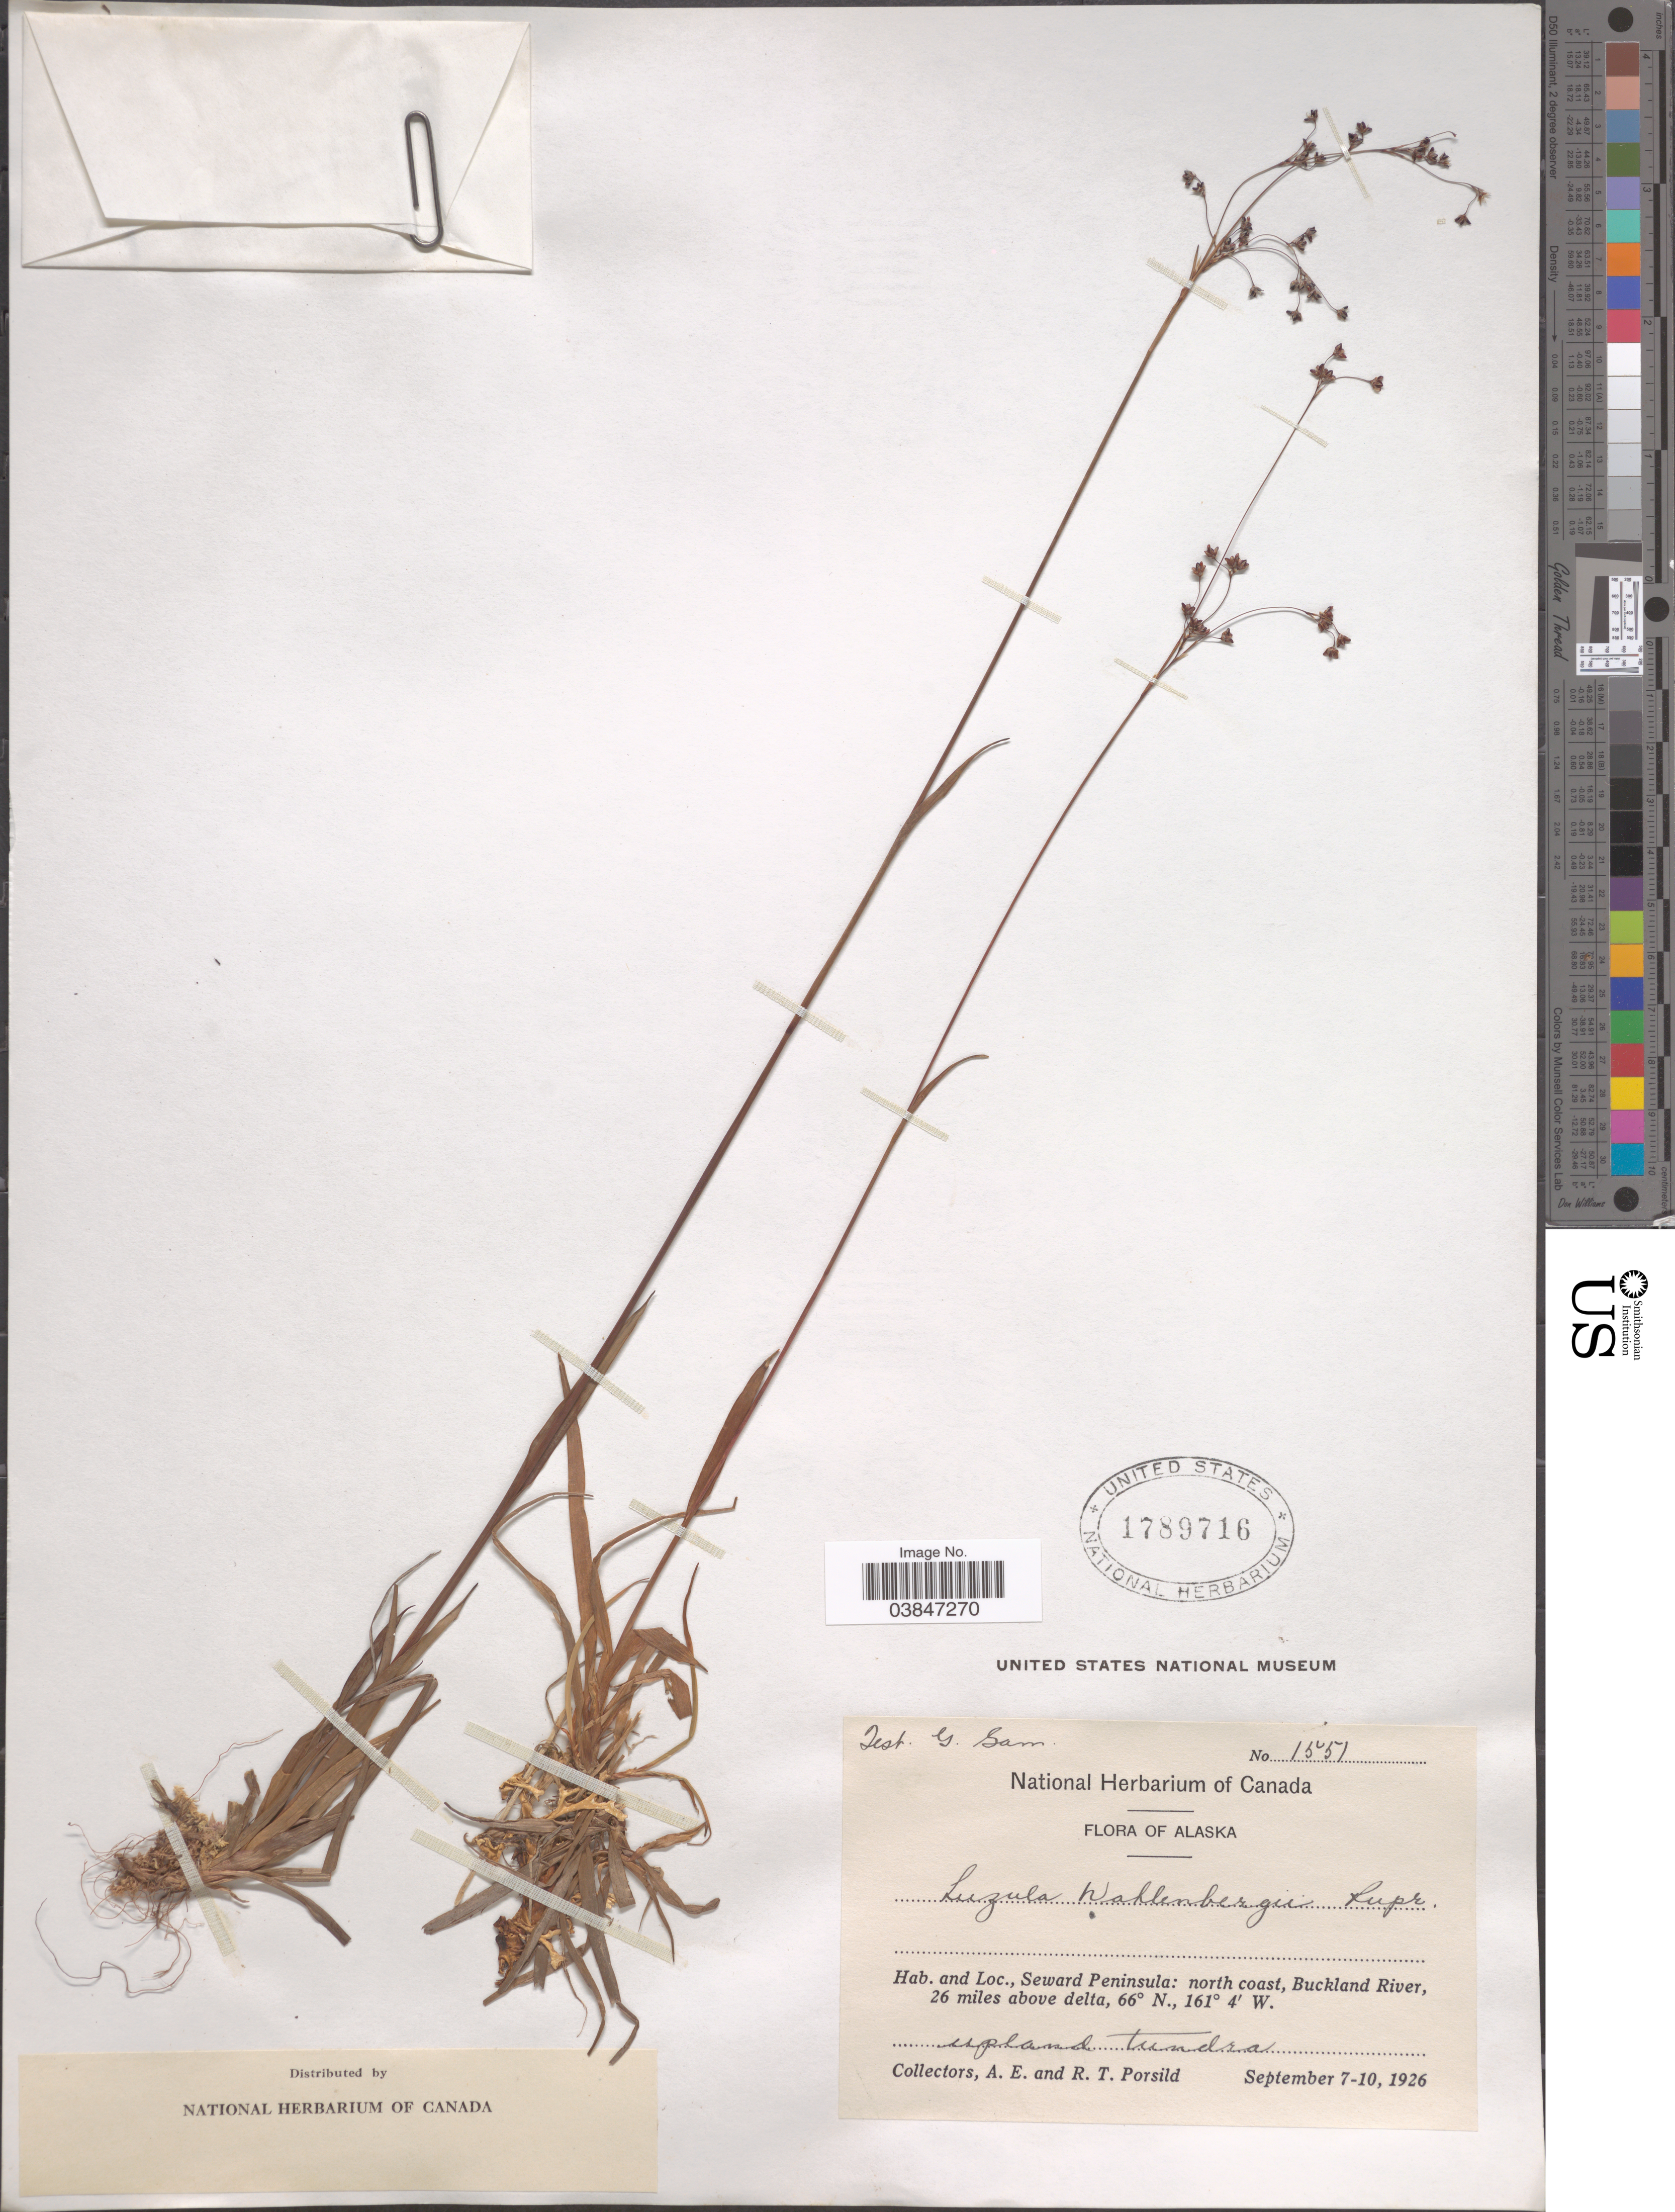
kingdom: Plantae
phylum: Tracheophyta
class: Liliopsida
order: Poales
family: Juncaceae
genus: Luzula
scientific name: Luzula wahlenbergii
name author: Rupr.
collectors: A. E. Porsild & R. T. Porsild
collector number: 1551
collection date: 1926-09-07/1926-09-10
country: United States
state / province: Alaska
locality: Seward Peninsula: north coast, Buckland River, 26 miles above delta. Upland Tundra.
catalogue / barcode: US 1789716